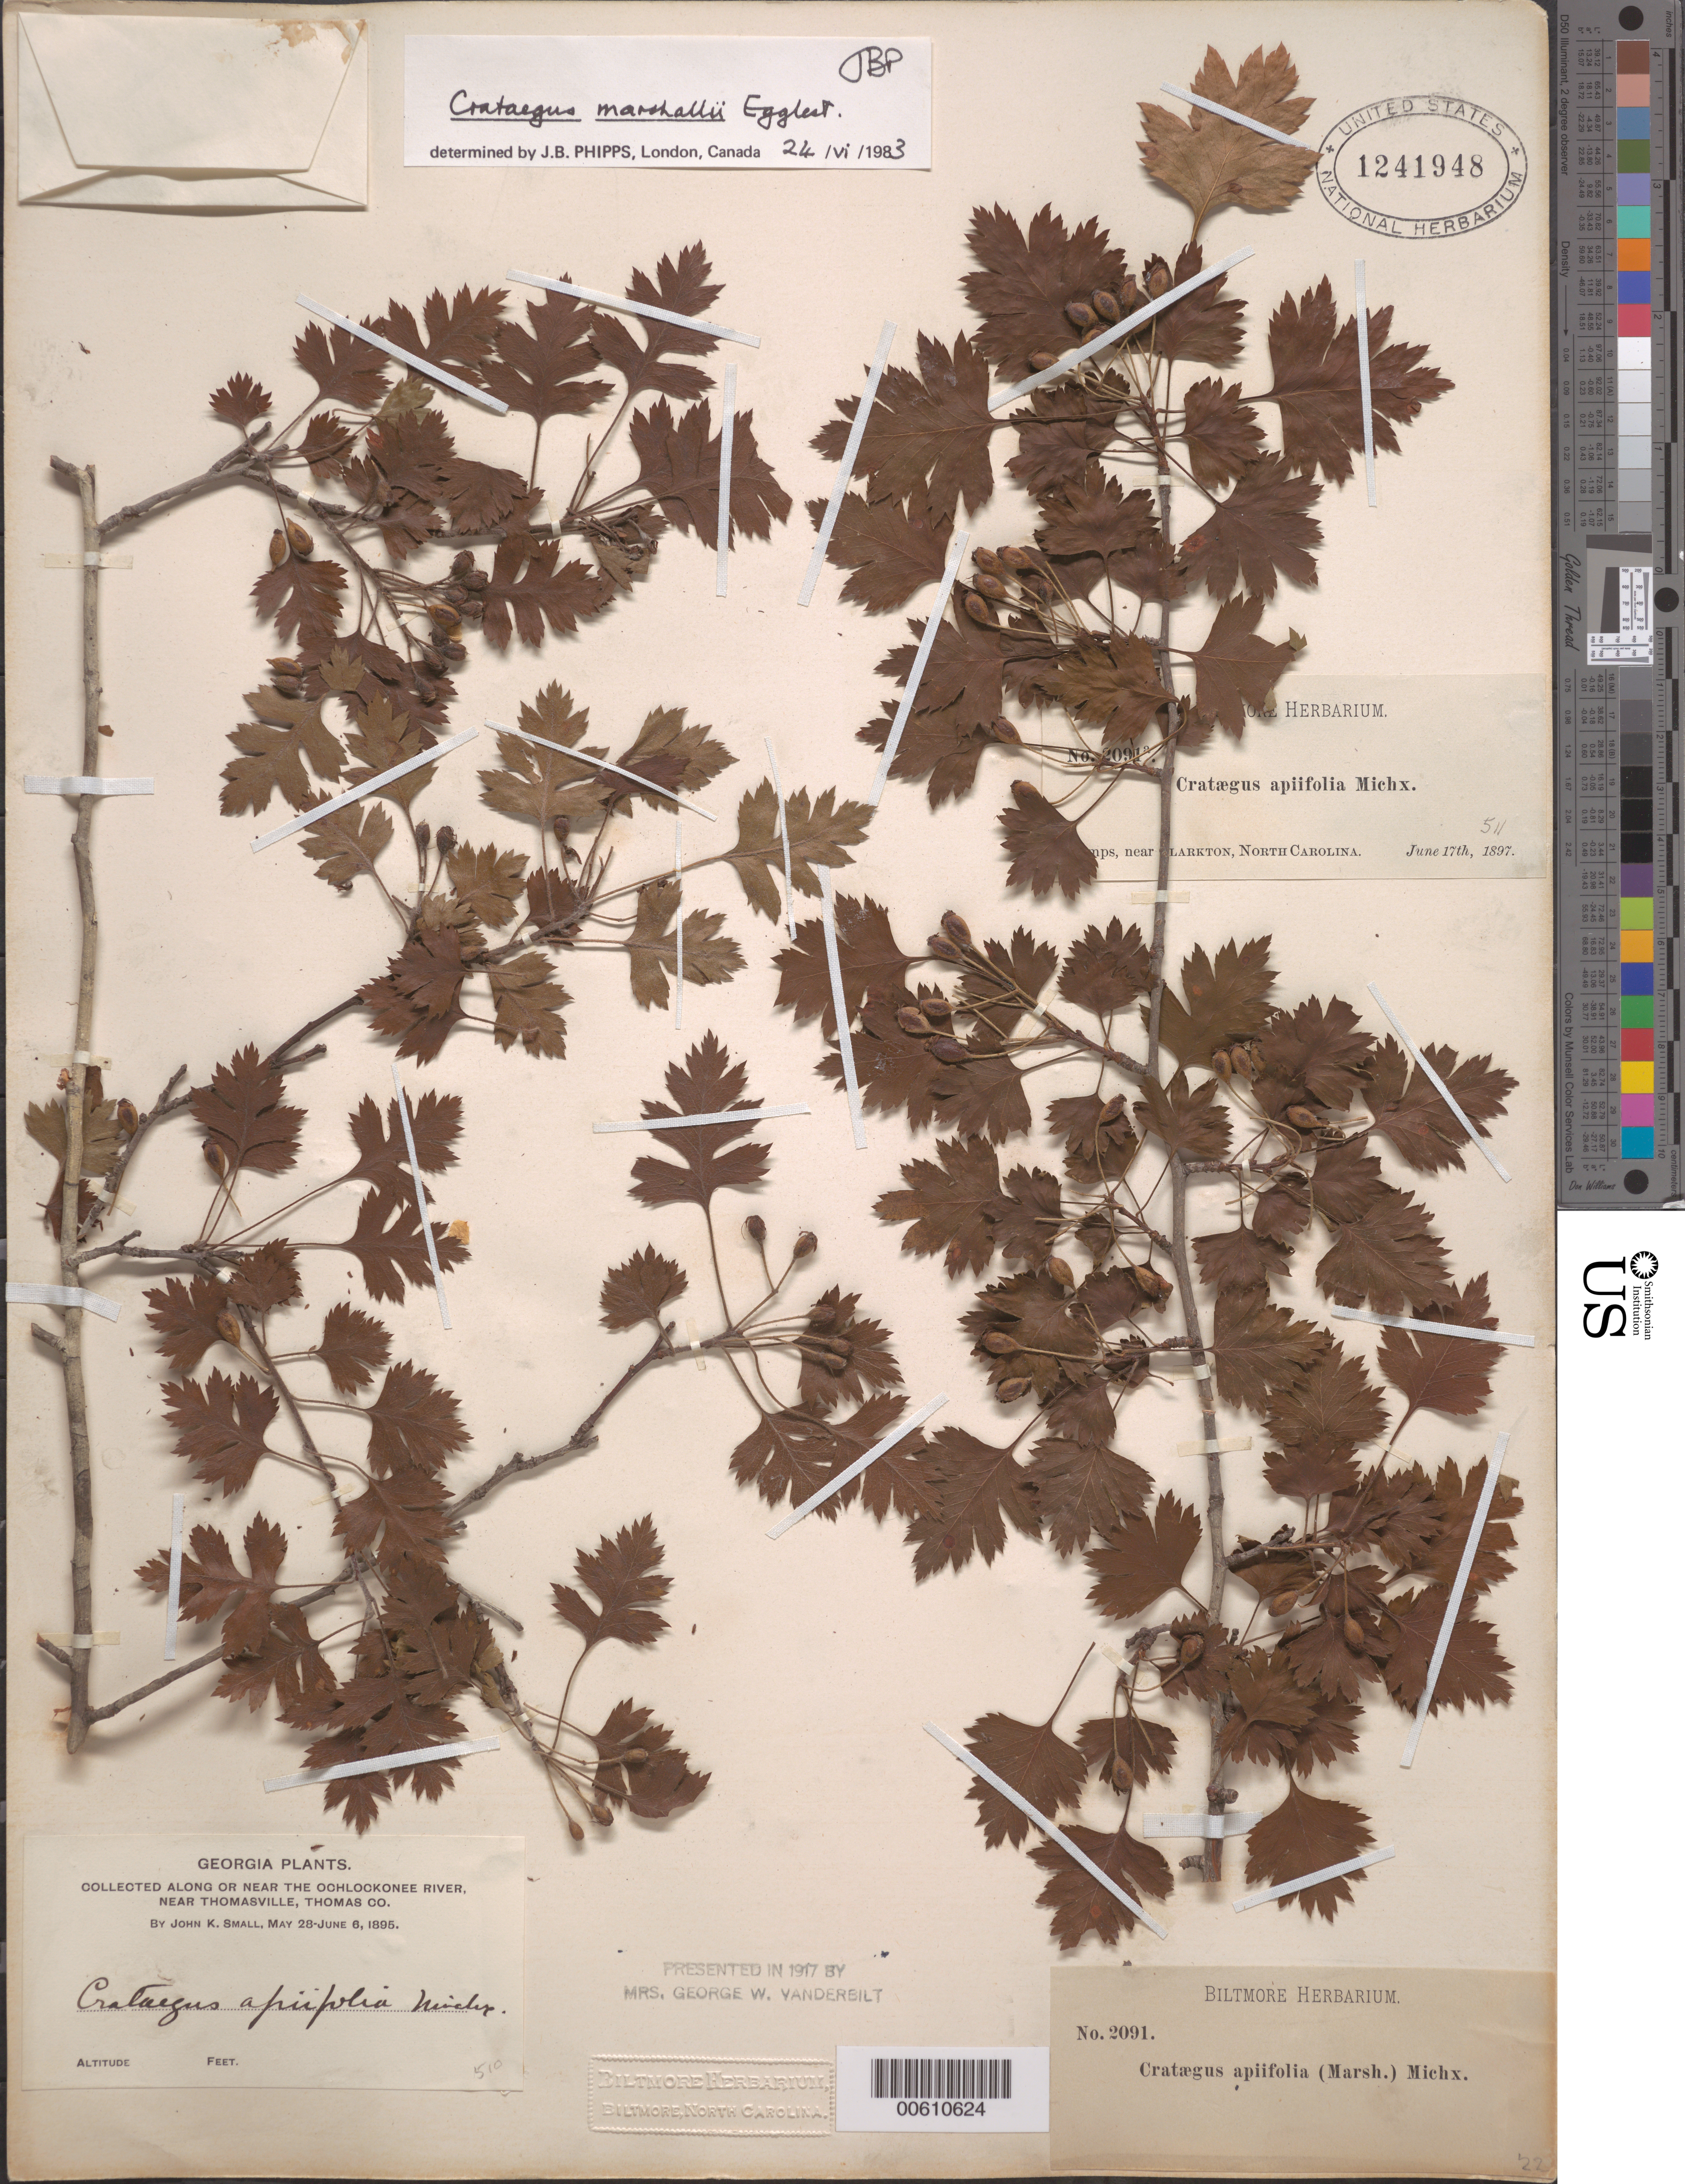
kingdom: Plantae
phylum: Tracheophyta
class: Magnoliopsida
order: Rosales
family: Rosaceae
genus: Crataegus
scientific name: Crataegus marshallii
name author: Eggl.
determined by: Phipps, James B., (UWO), University of Western Ontario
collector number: ex Herb. Biltmore 2091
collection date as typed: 17 Jun 1897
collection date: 1897-06-17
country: United States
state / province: North Carolina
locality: Near Clarkton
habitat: Swamps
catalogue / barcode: US 1241948